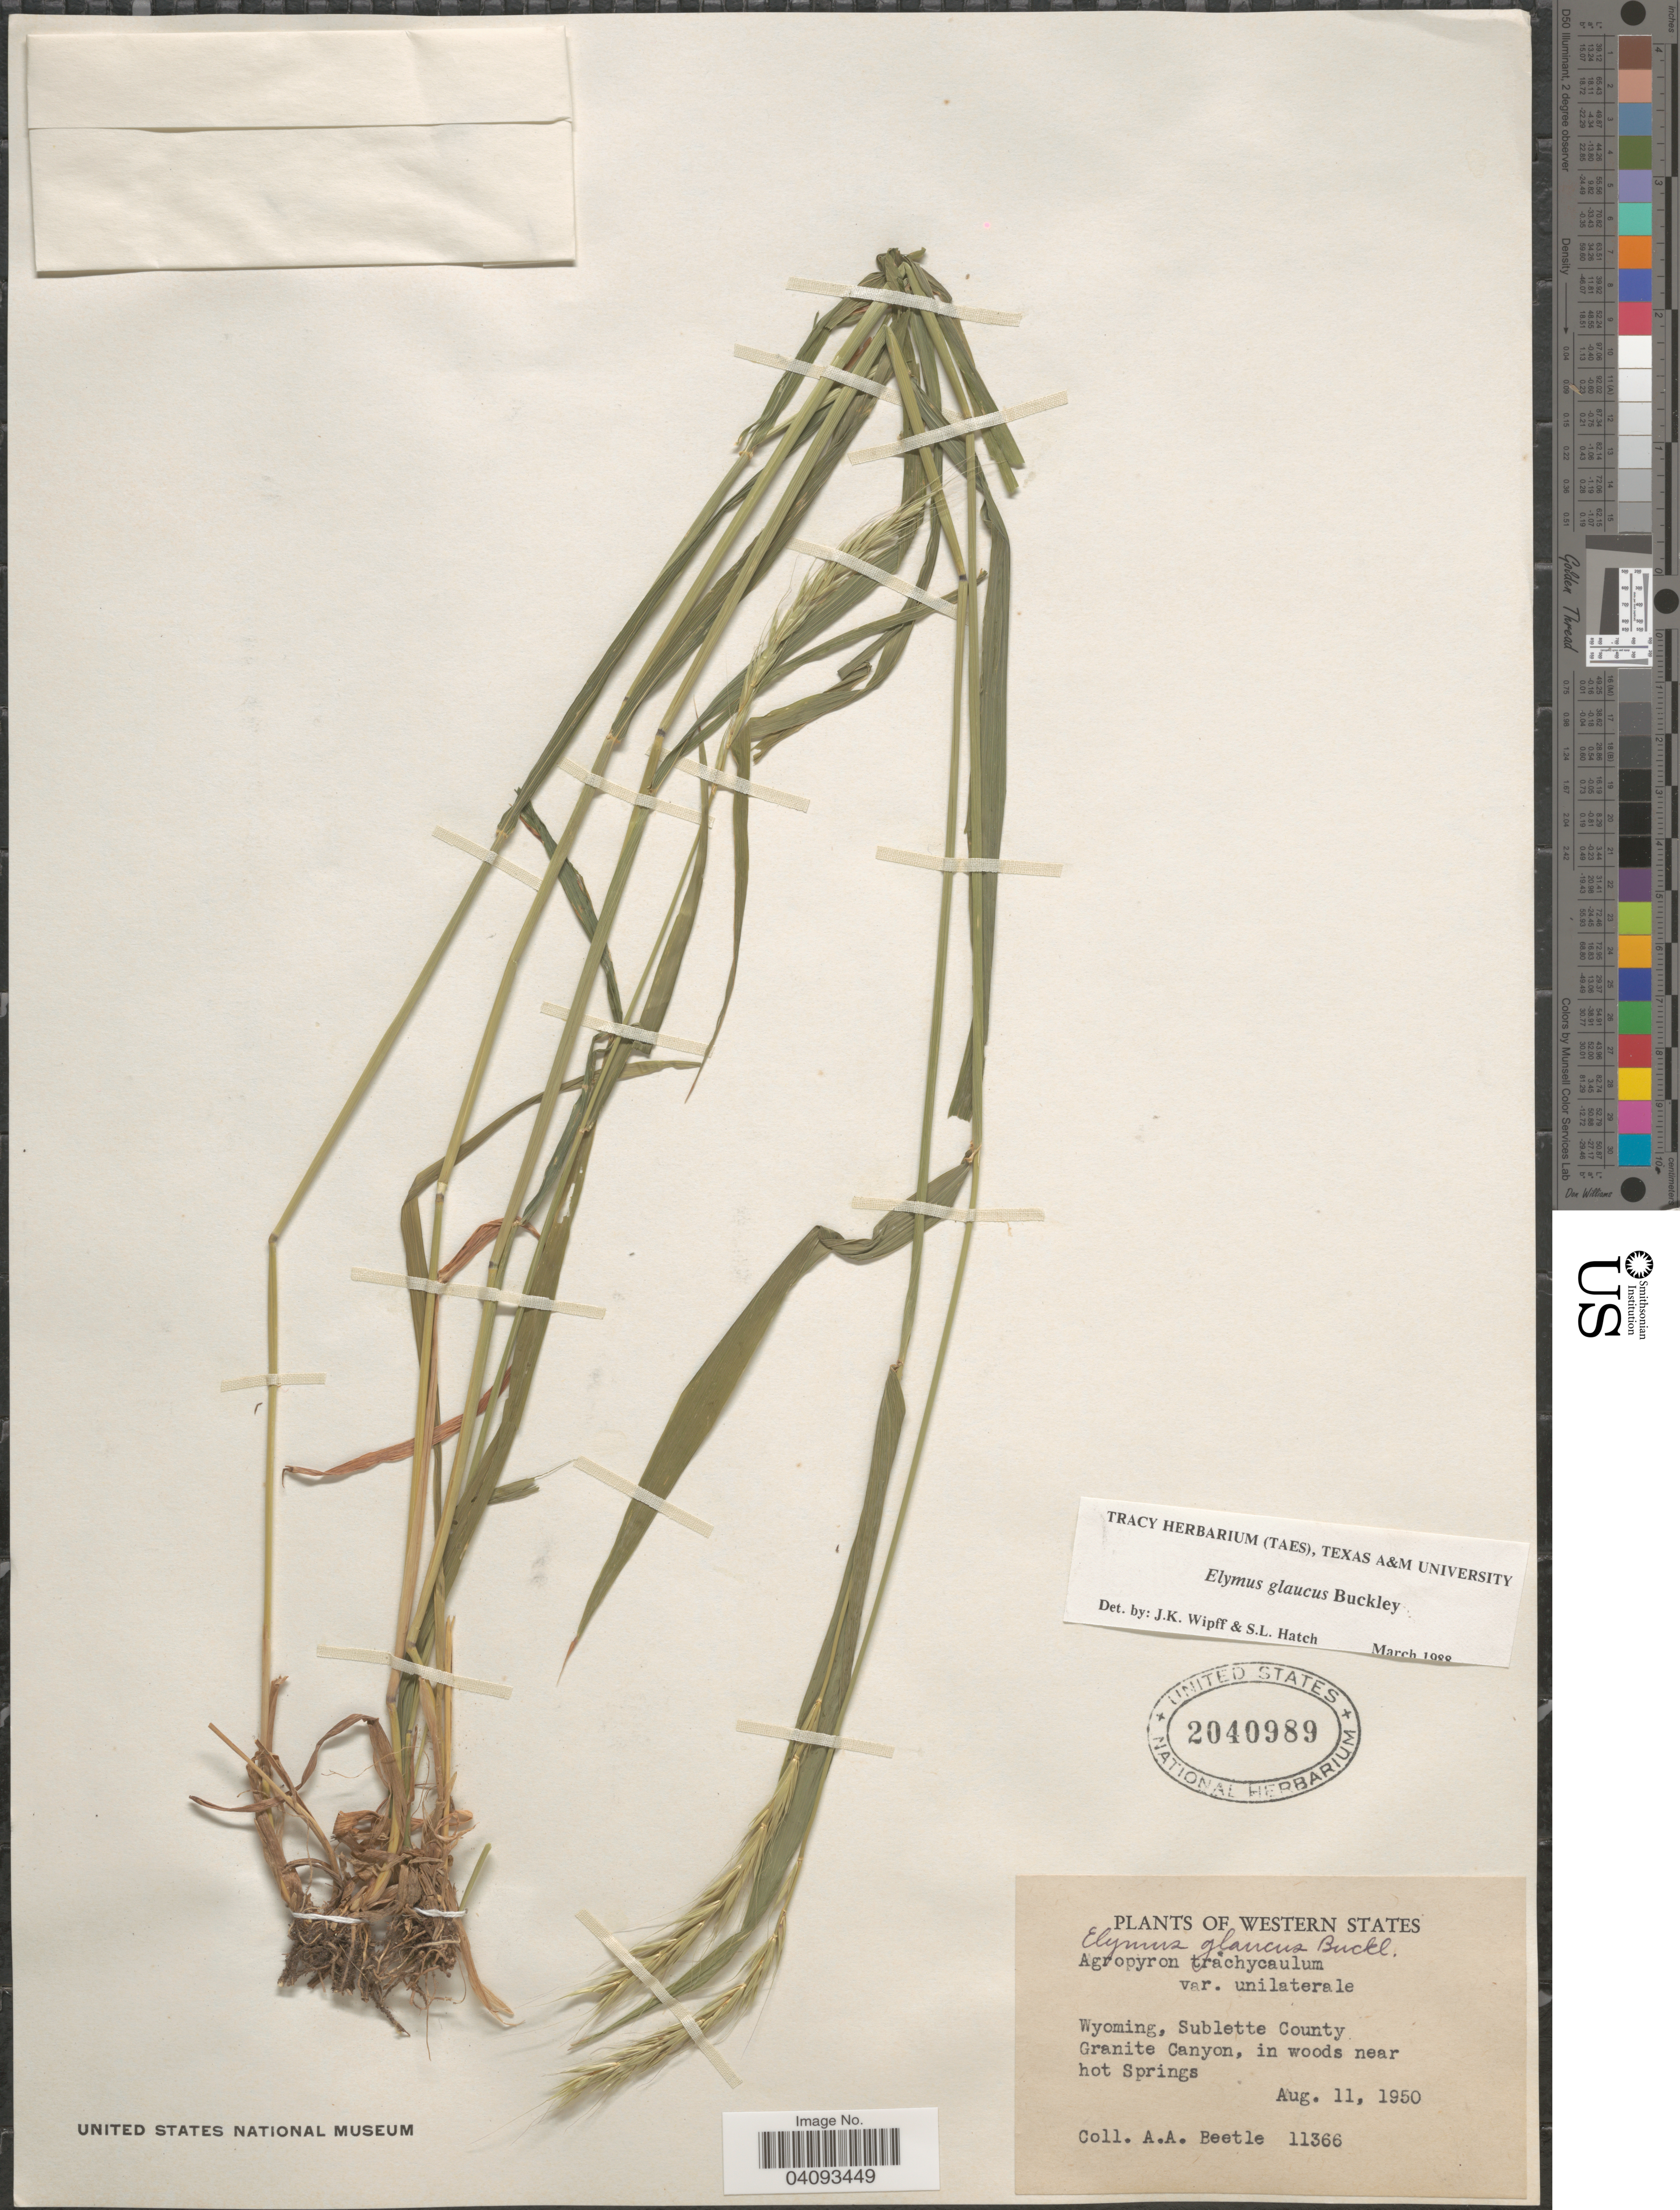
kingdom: Plantae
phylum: Tracheophyta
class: Liliopsida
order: Poales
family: Poaceae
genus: Elymus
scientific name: Elymus glaucus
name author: Buckley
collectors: A. A. Beetle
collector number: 11366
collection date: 1950-08-11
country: United States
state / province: Wyoming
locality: Western States. Sublette County Granite Canyon, in woods near hot Springs.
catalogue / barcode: US 2040989